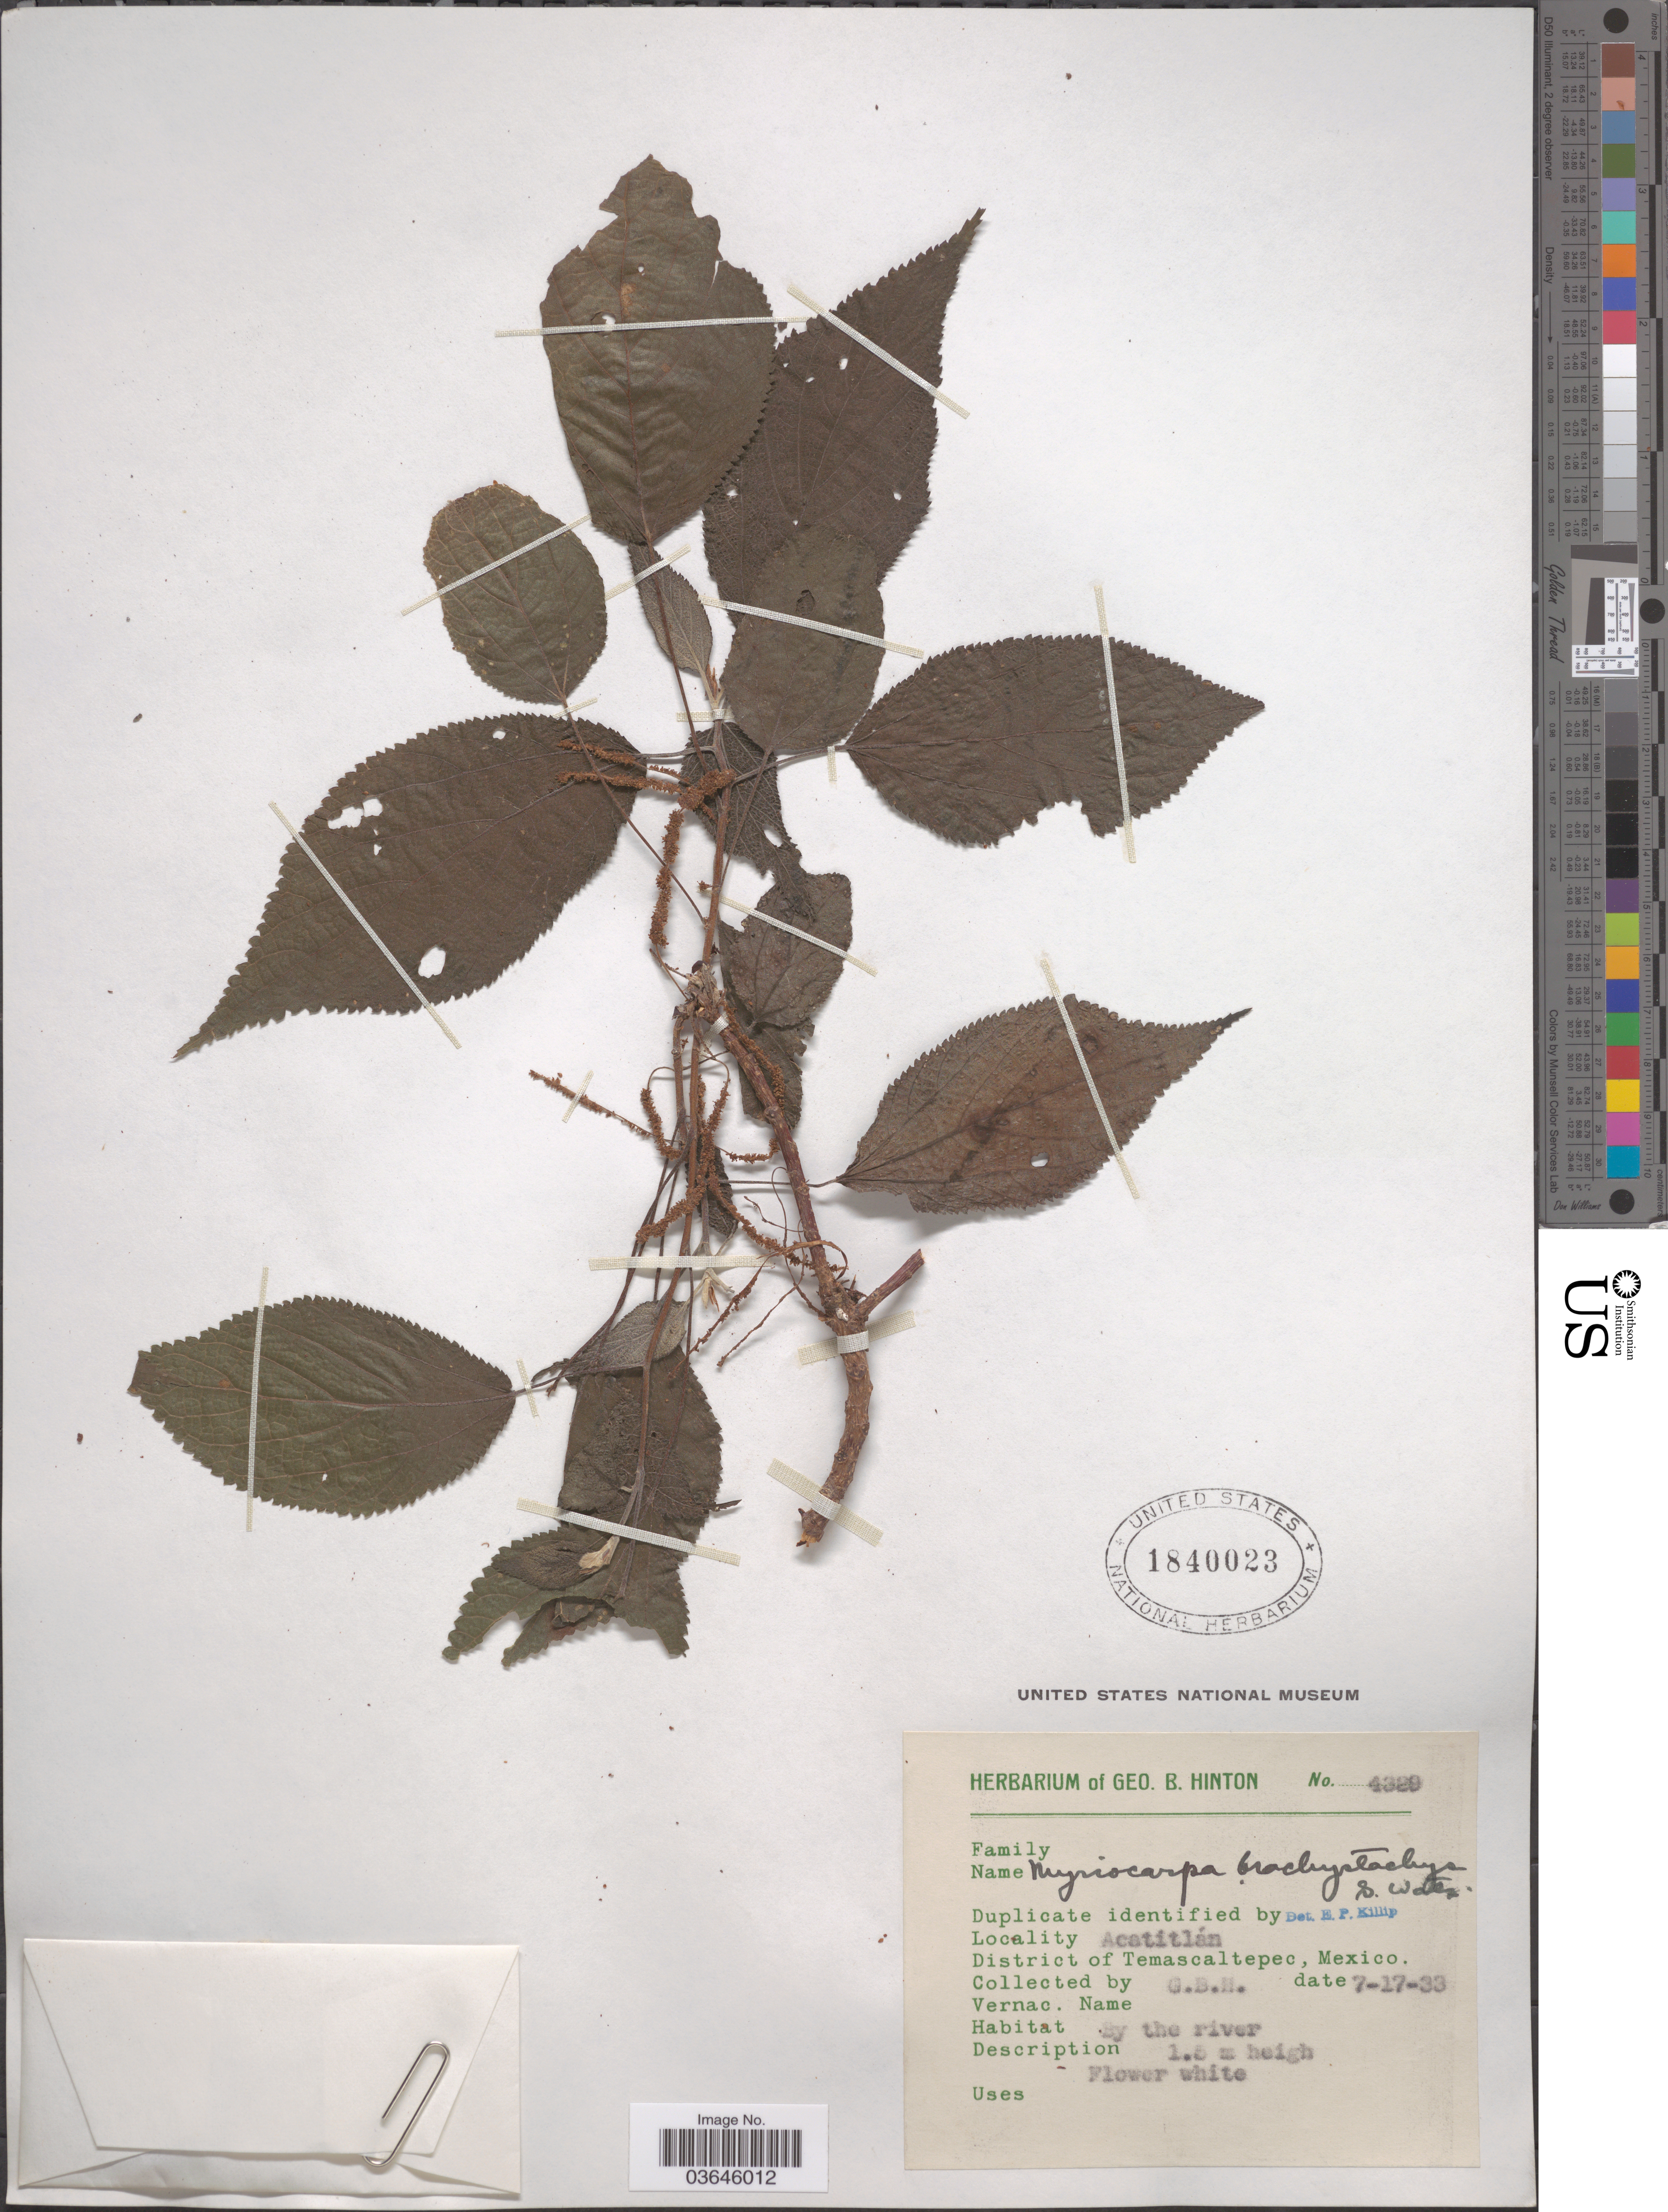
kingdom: Plantae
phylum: Tracheophyta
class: Magnoliopsida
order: Rosales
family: Urticaceae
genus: Myriocarpa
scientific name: Myriocarpa brachystachys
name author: S. Watson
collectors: G. B. Hinton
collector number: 4329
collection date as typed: Transcribed d/m/y: 17/7/33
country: Mexico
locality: Acatitlán. District of Temascaltepec.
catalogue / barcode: US 1840023